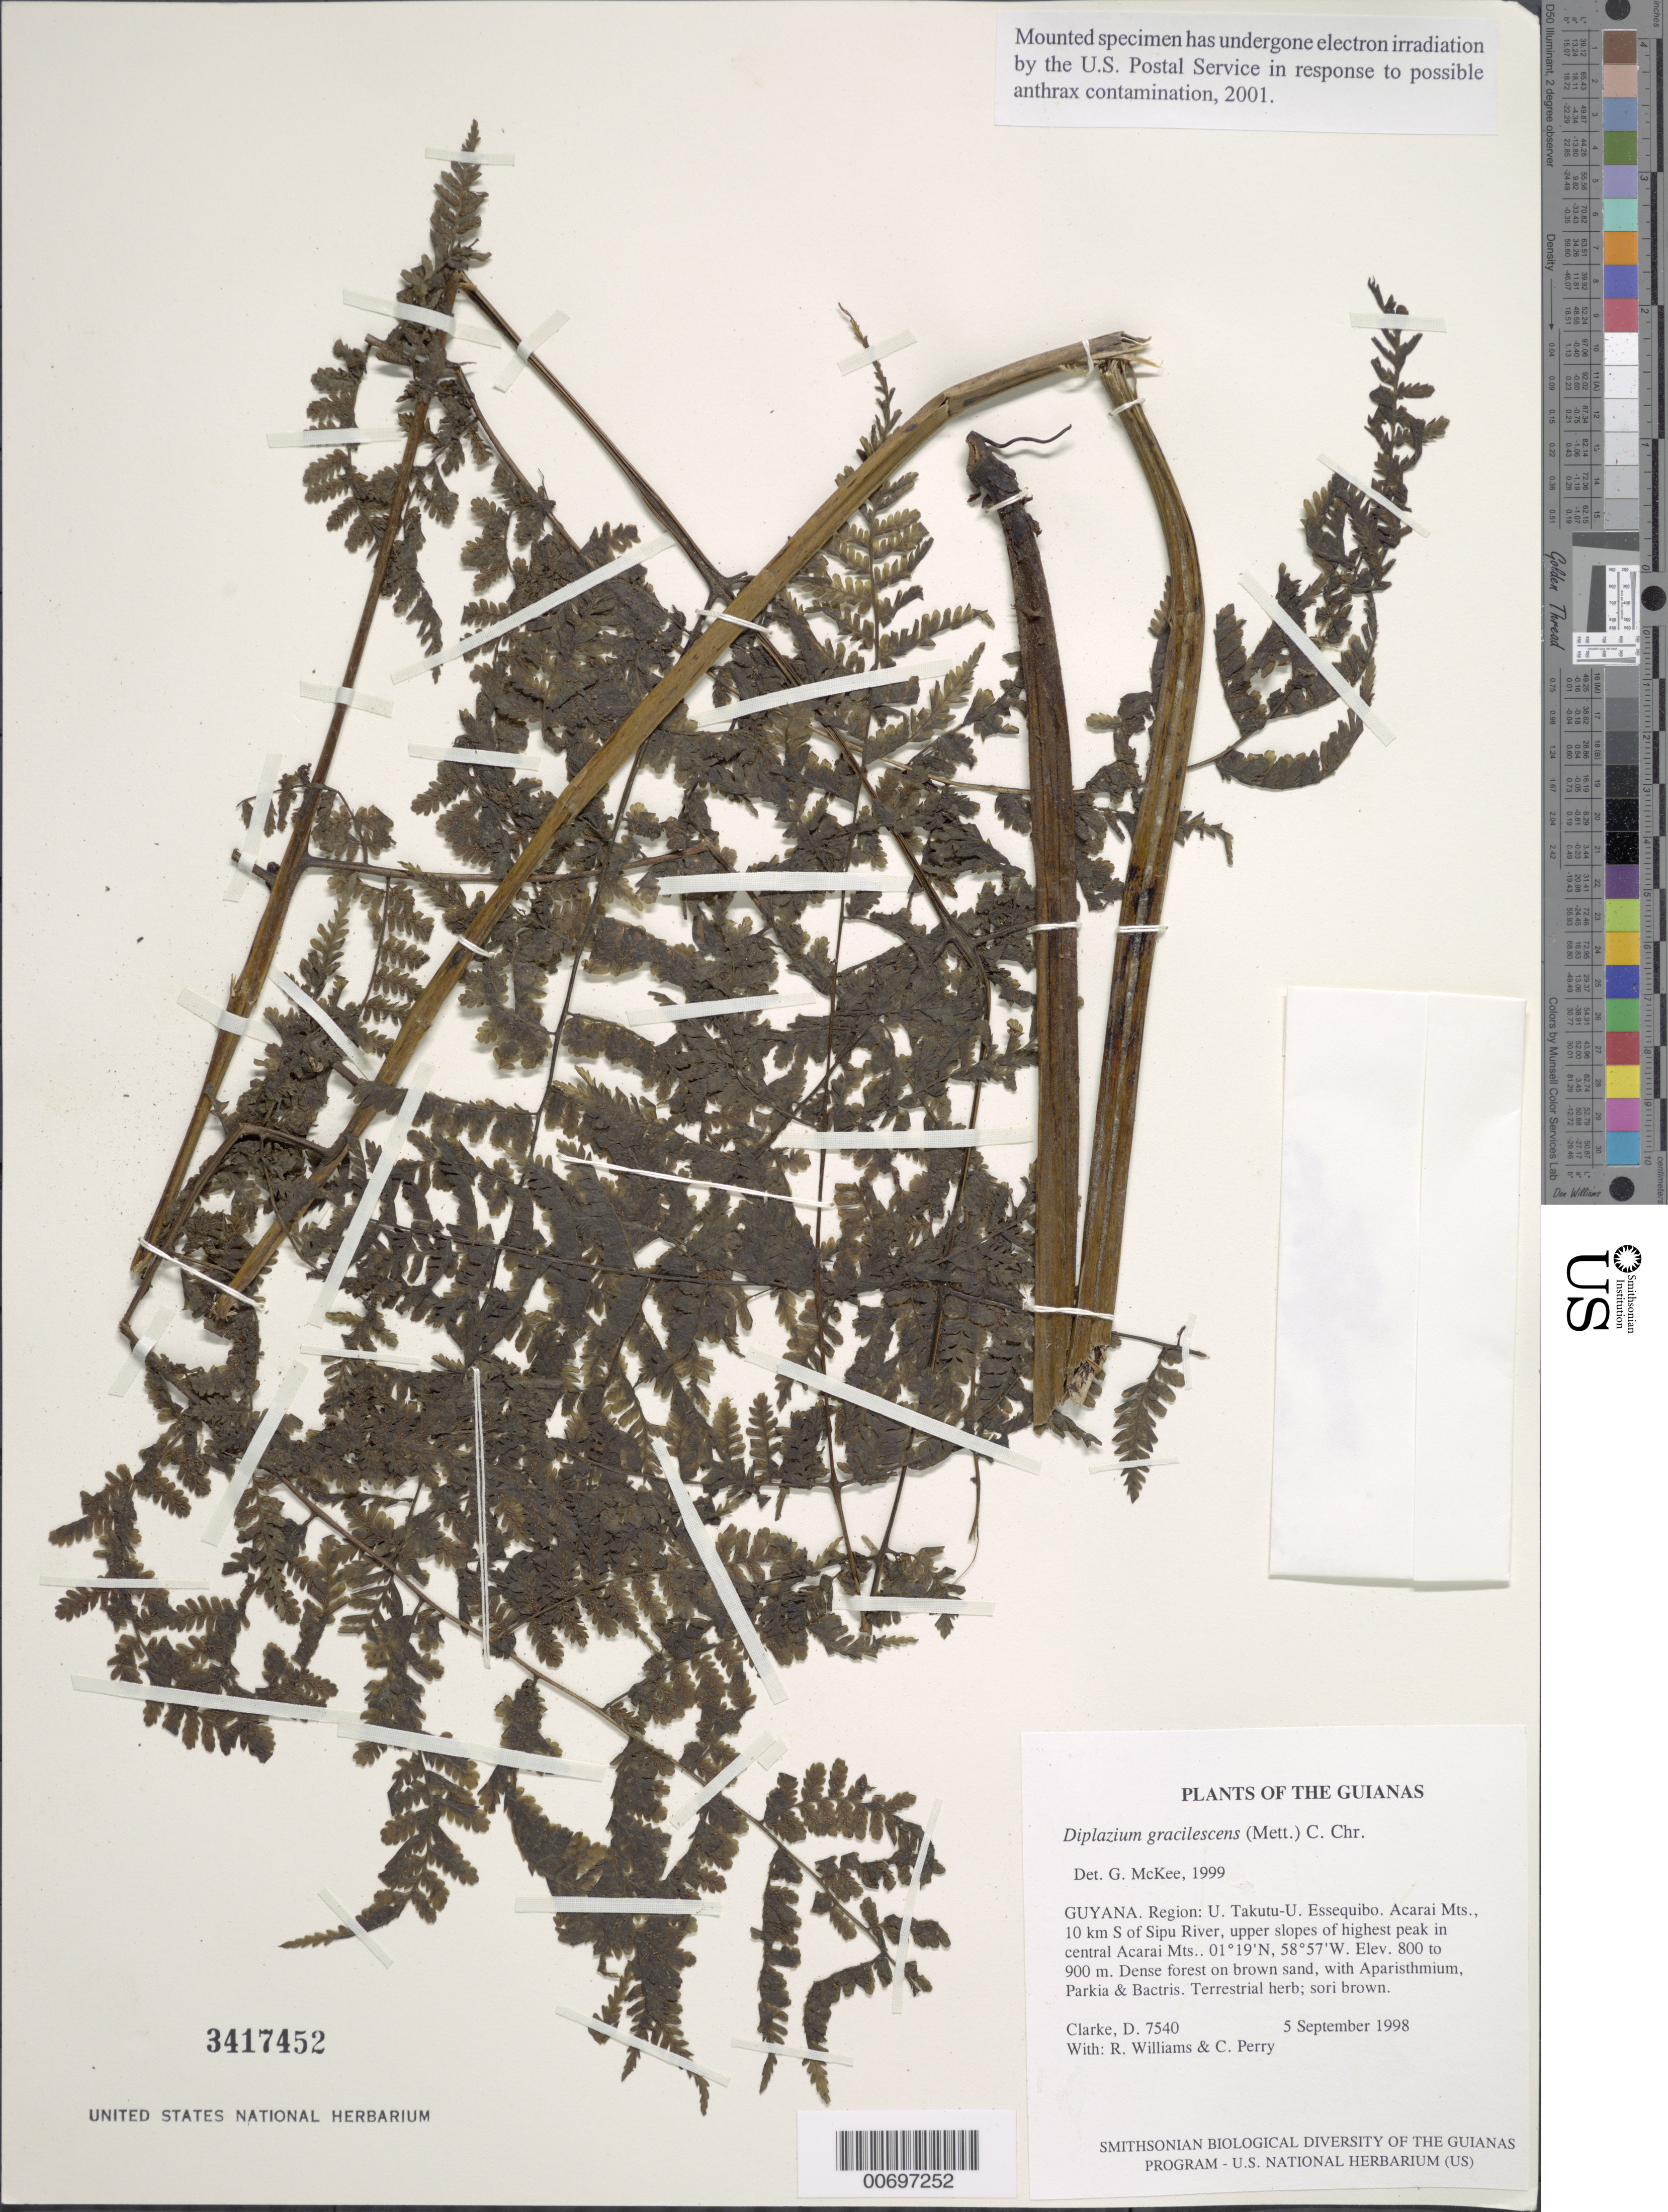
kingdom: Plantae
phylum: Tracheophyta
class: Polypodiopsida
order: Polypodiales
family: Athyriaceae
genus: Diplazium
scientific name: Diplazium gracilescens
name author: (Mett.) C. Chr.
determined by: McKee, G. S., (US), NMNH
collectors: H. D. Clarke, R. Williams & C. Perry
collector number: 7540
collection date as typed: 5 September 1998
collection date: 1998-09-05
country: Guyana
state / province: U. Takutu-U. Essequibo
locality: Acarai Mts., 10 km S of Sipu River, upper slopes of highest peak in central Acarai Mts.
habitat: Dense forest on brown sand, with Aparisthmium, Parkia & Bactris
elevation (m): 800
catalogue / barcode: US 3417452